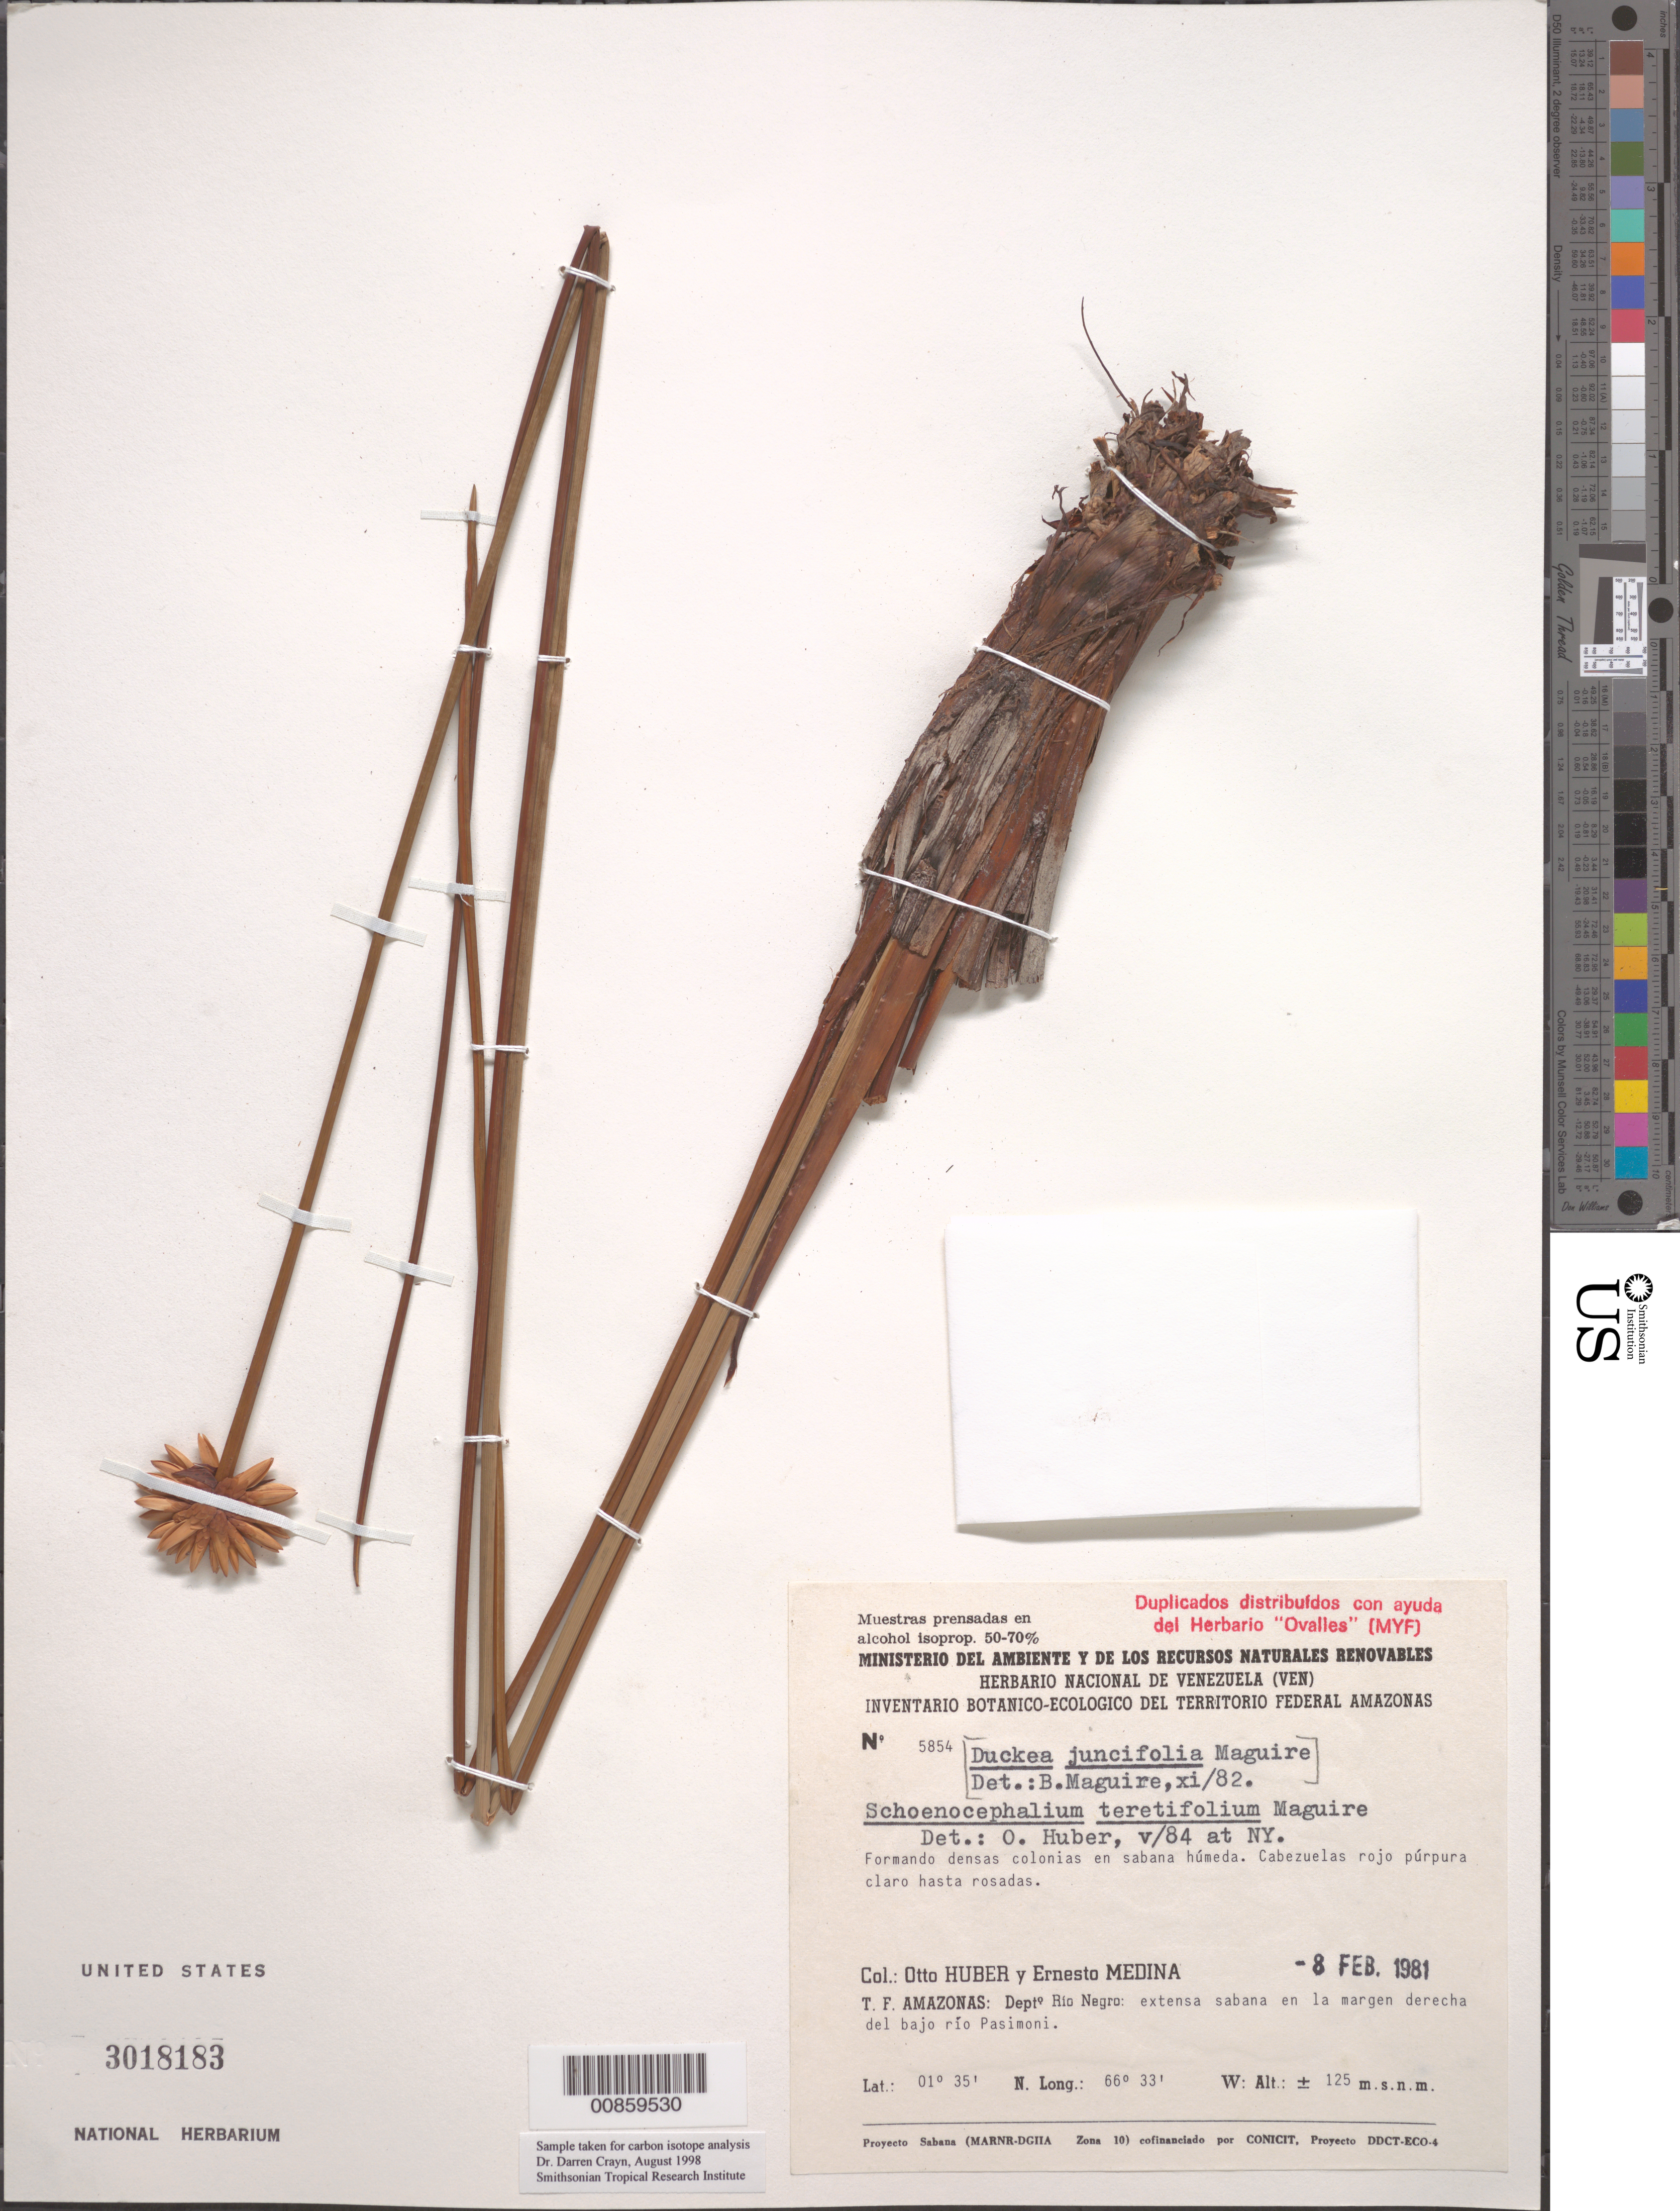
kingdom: Plantae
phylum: Tracheophyta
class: Liliopsida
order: Poales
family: Rapateaceae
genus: Schoenocephalium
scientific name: Schoenocephalium teretifolium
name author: Maguire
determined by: Huber, Otto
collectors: O. Huber & E. Medina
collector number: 5854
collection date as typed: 8-Feb-81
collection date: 1981-02-08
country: Venezuela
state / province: Amazonas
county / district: Río Negro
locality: Bajo Pasimoni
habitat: Sabana húmeda; extensa sabana en la margen derecha del bajo río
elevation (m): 125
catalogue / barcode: US 3018183